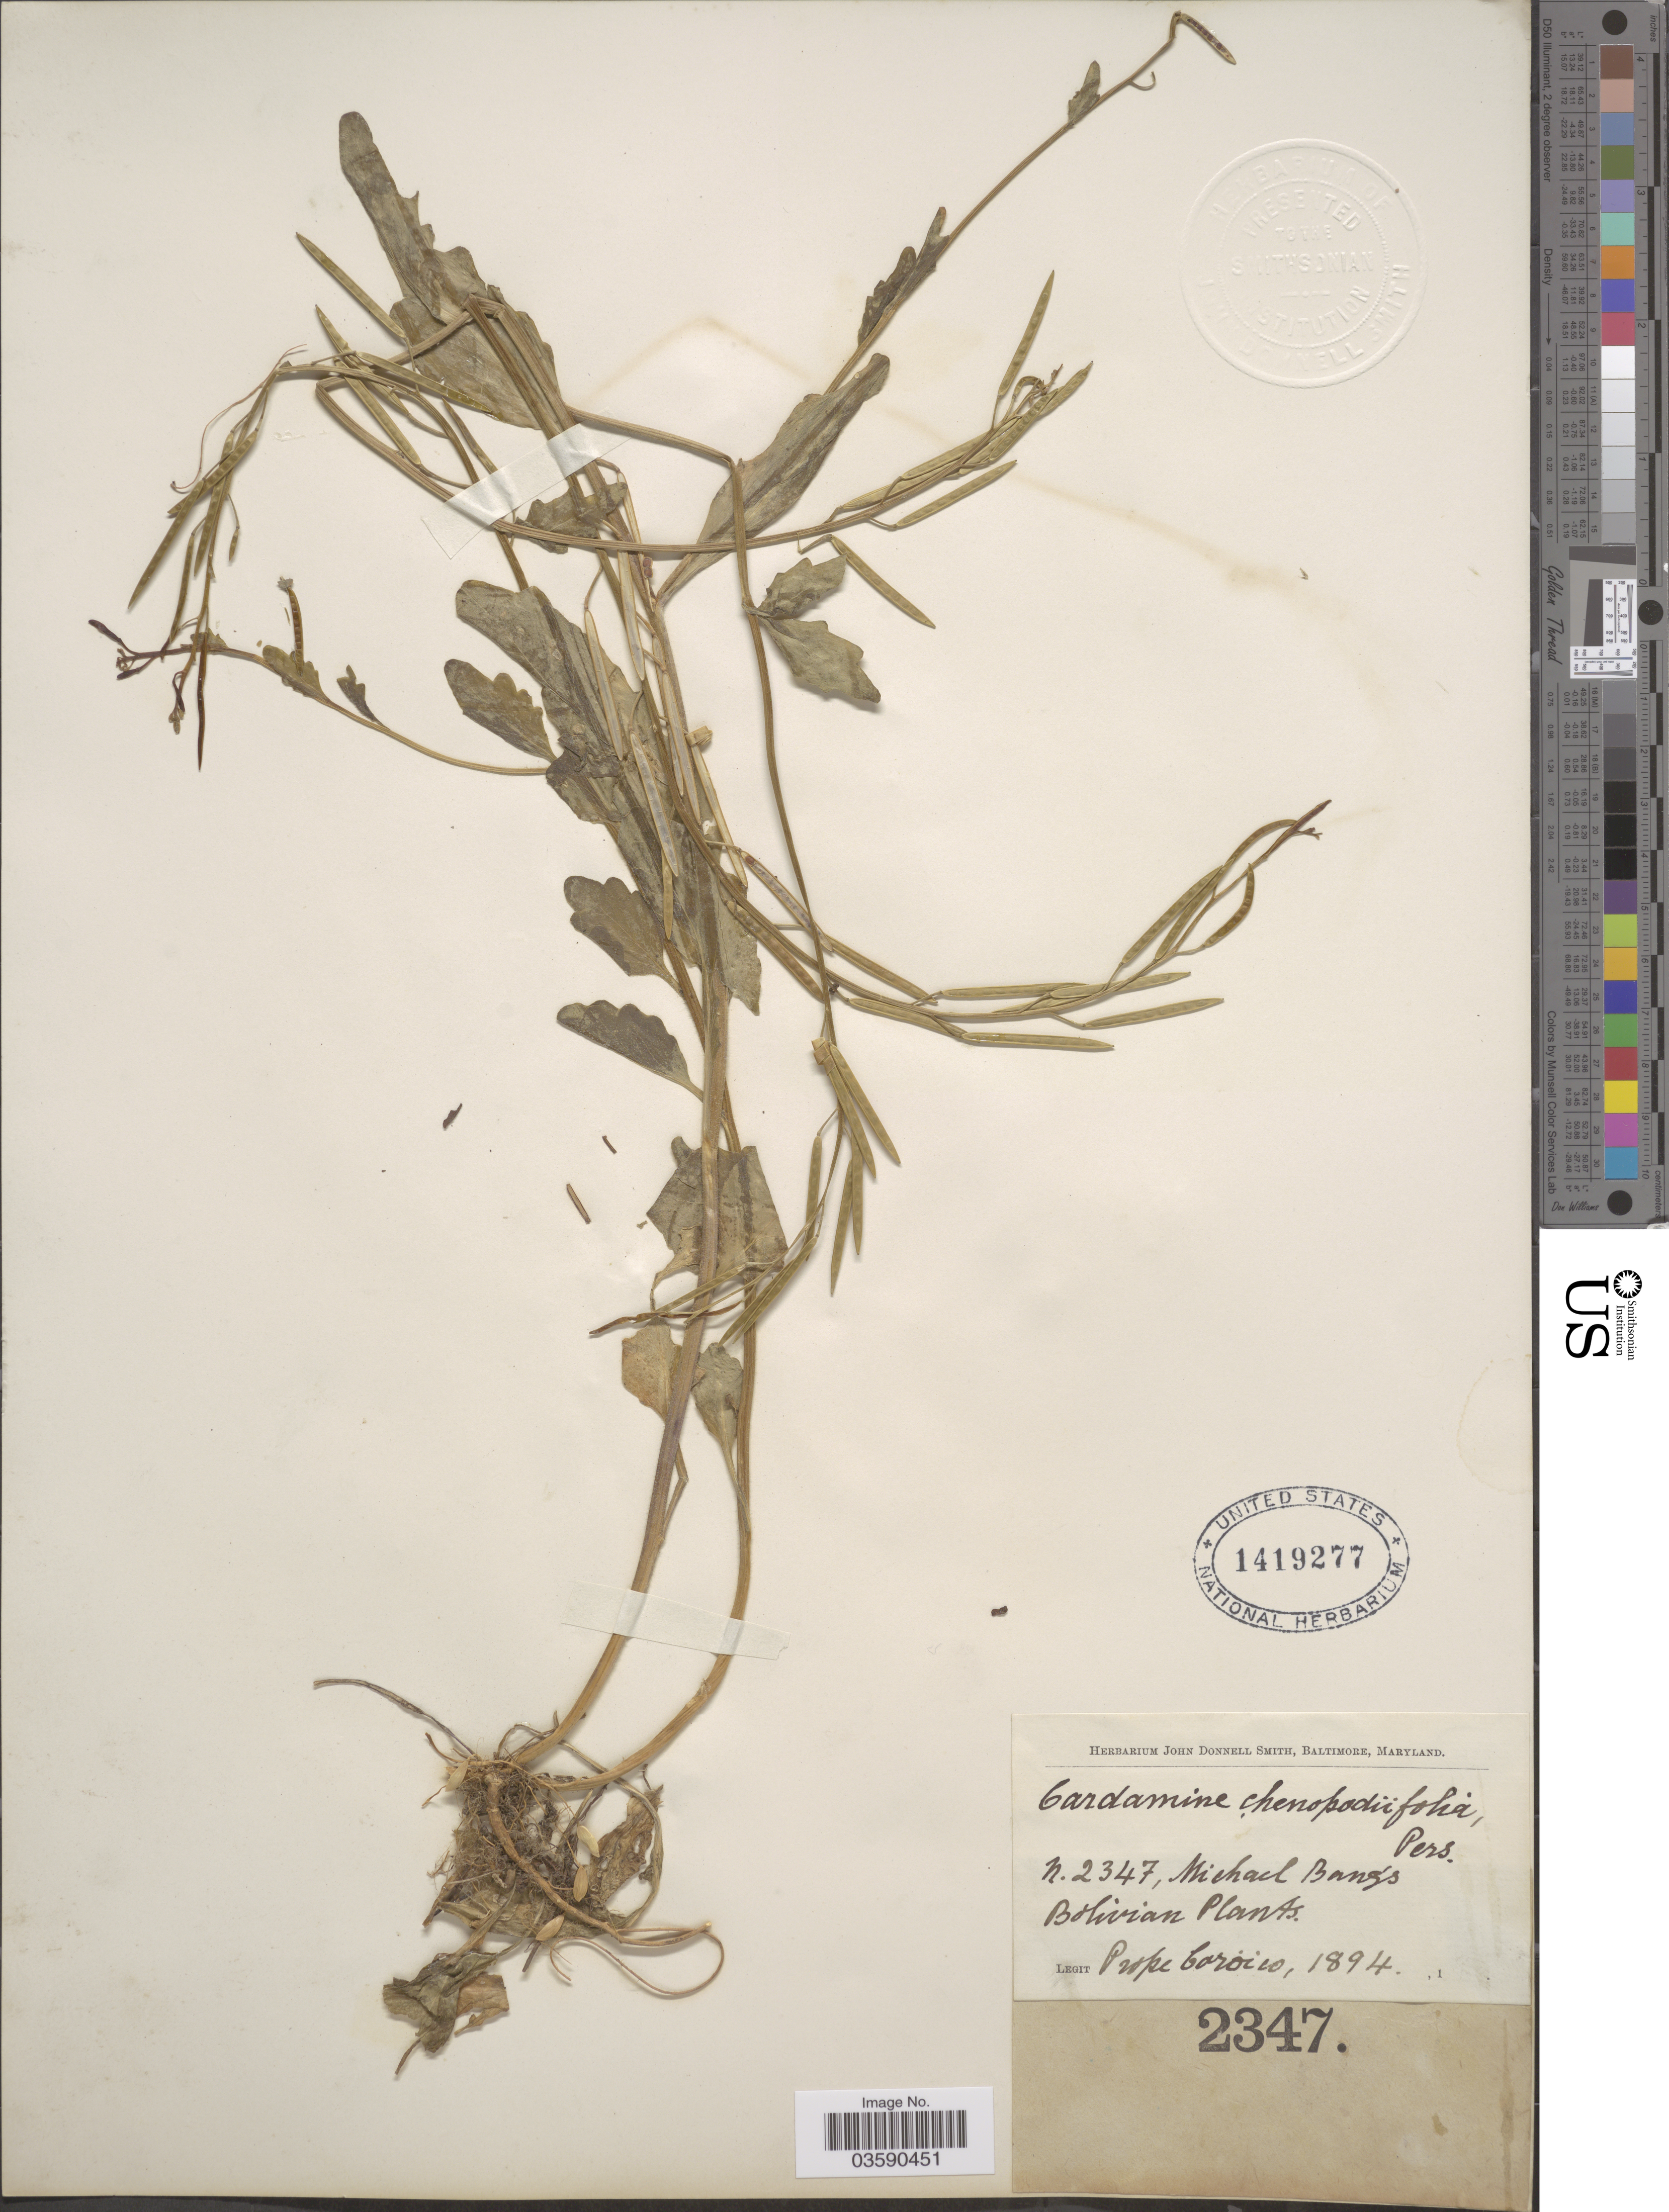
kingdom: Plantae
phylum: Tracheophyta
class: Magnoliopsida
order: Brassicales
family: Brassicaceae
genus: Cardamine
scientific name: Cardamine chenopodifolia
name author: Pers.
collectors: M. Bang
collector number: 2347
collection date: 1894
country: Bolivia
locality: Prope Coroico.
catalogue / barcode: US 1419277